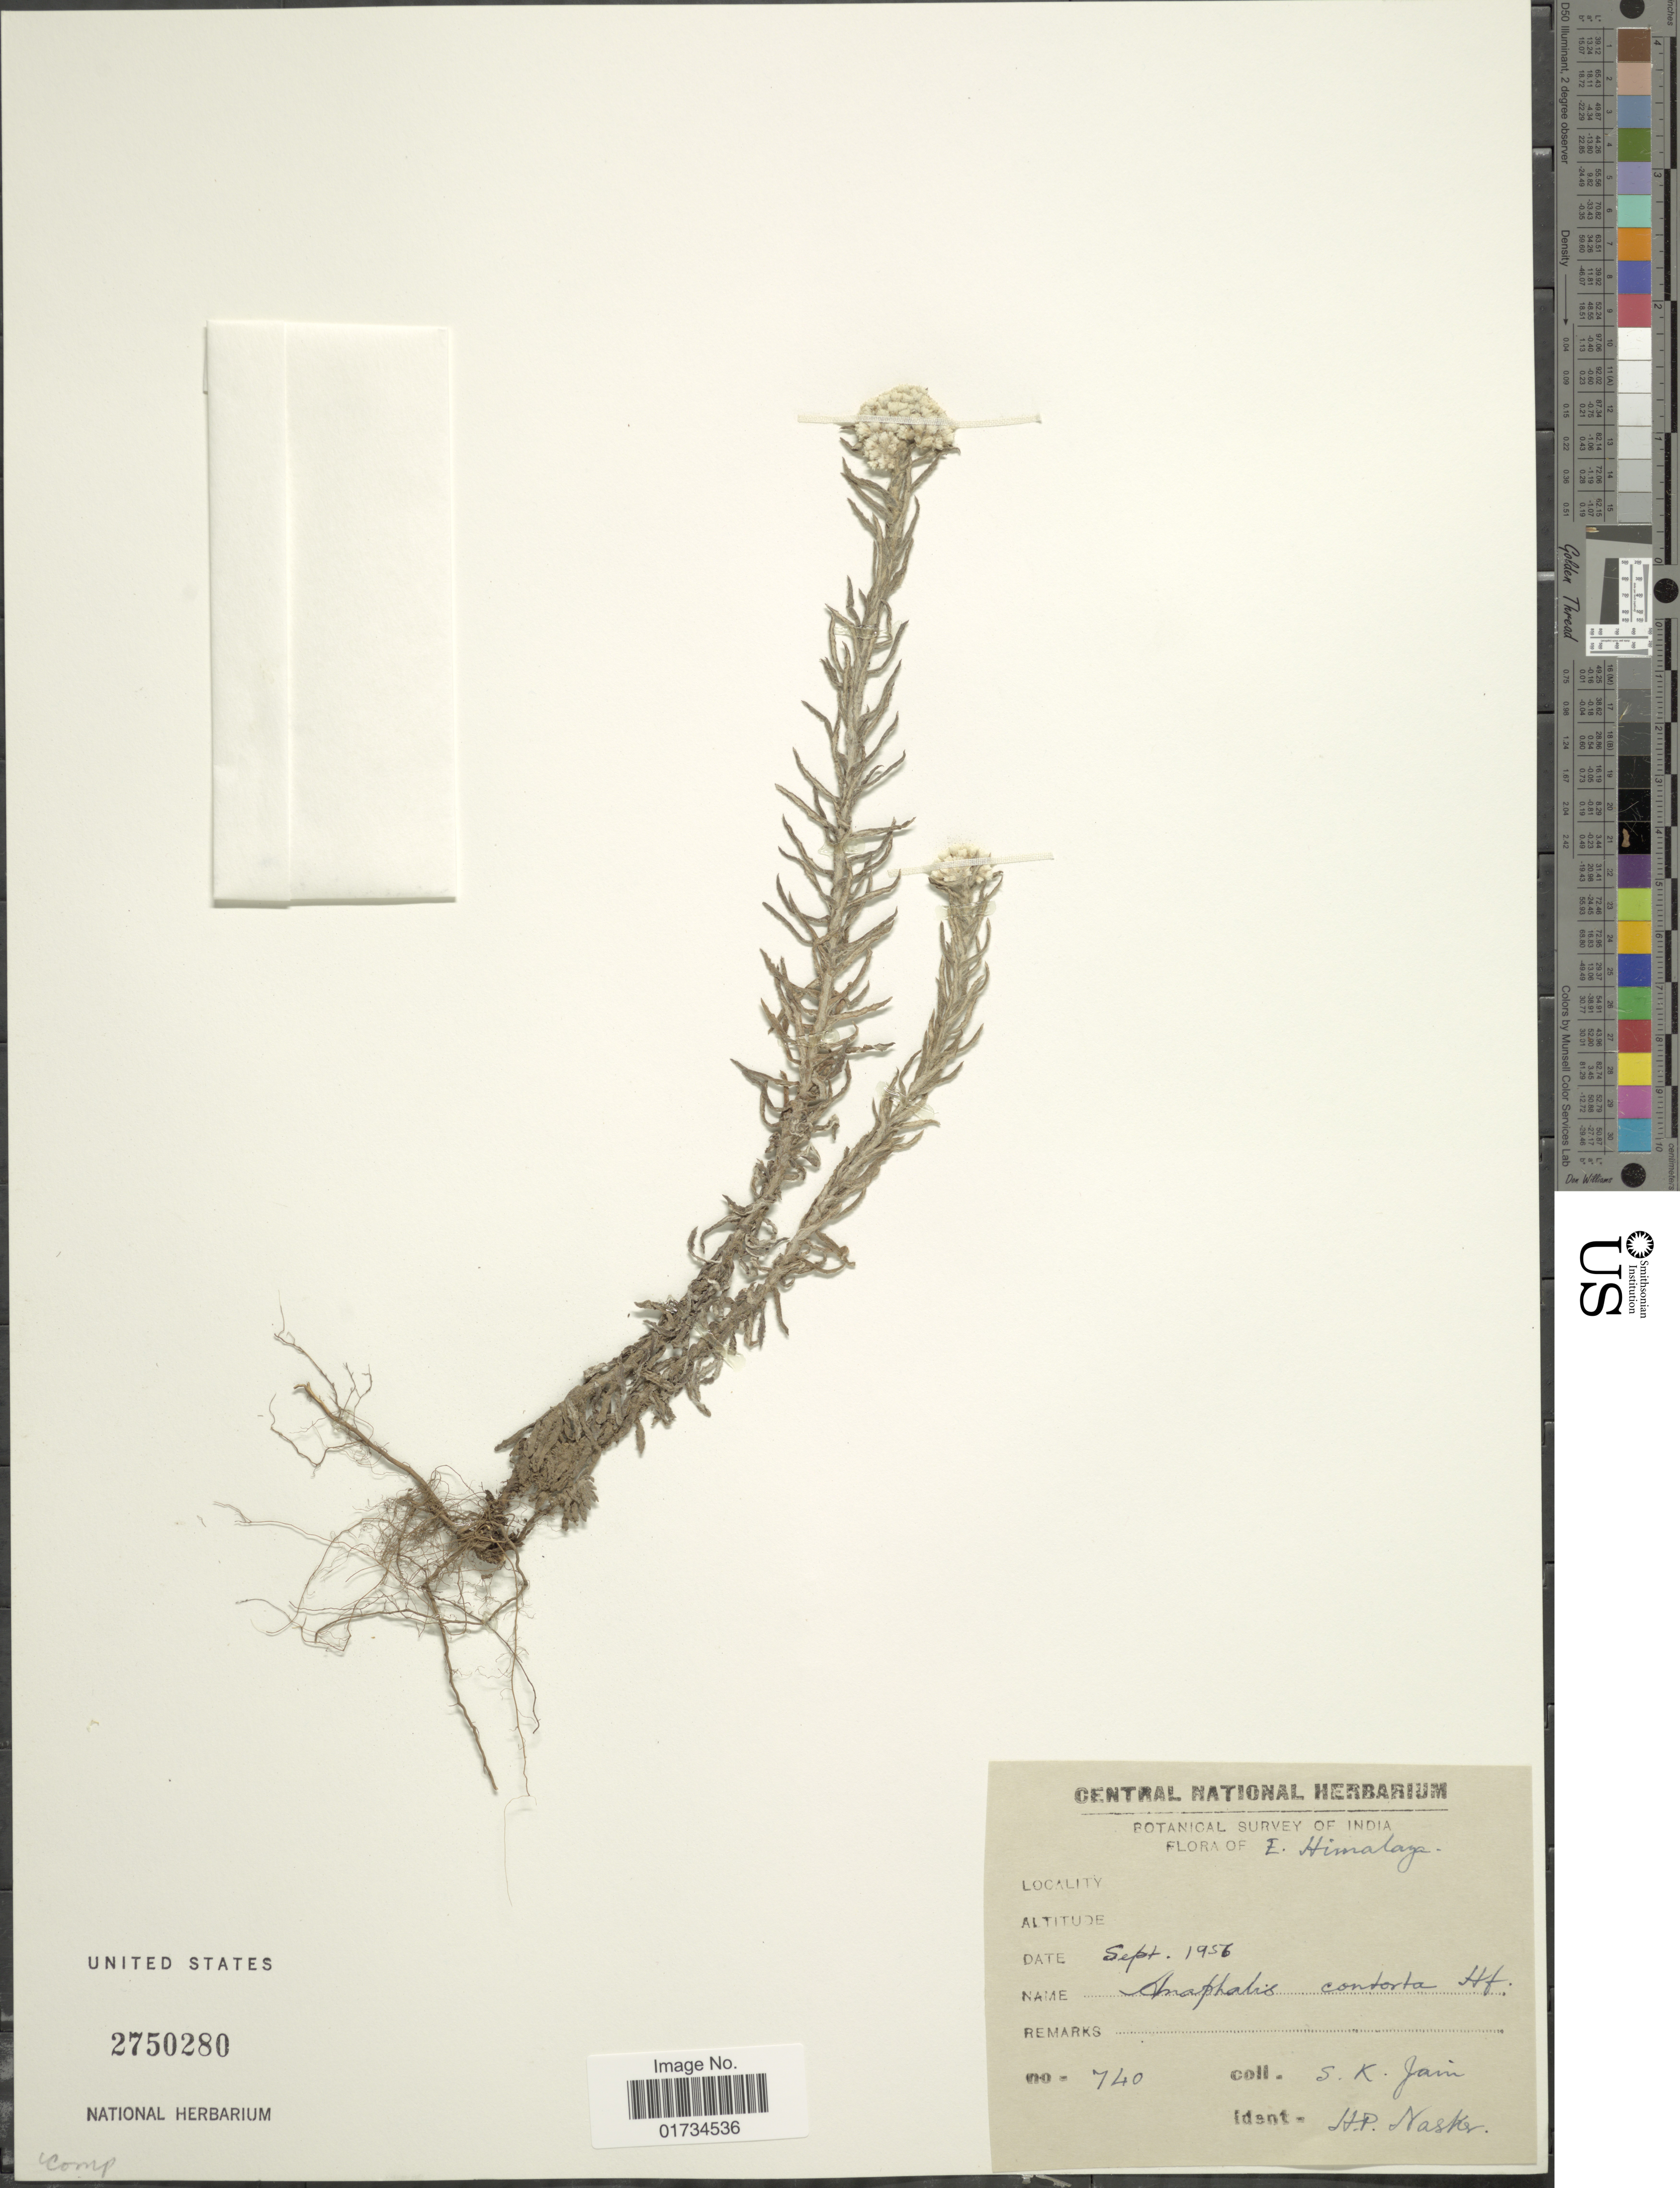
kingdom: Plantae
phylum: Tracheophyta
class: Magnoliopsida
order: Asterales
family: Asteraceae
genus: Anaphalis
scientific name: Anaphalis contorta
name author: (D. Don) Hook. f.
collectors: S. Jain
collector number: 740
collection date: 1956-09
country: India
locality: E. Himalaya. India.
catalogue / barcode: US 2750280